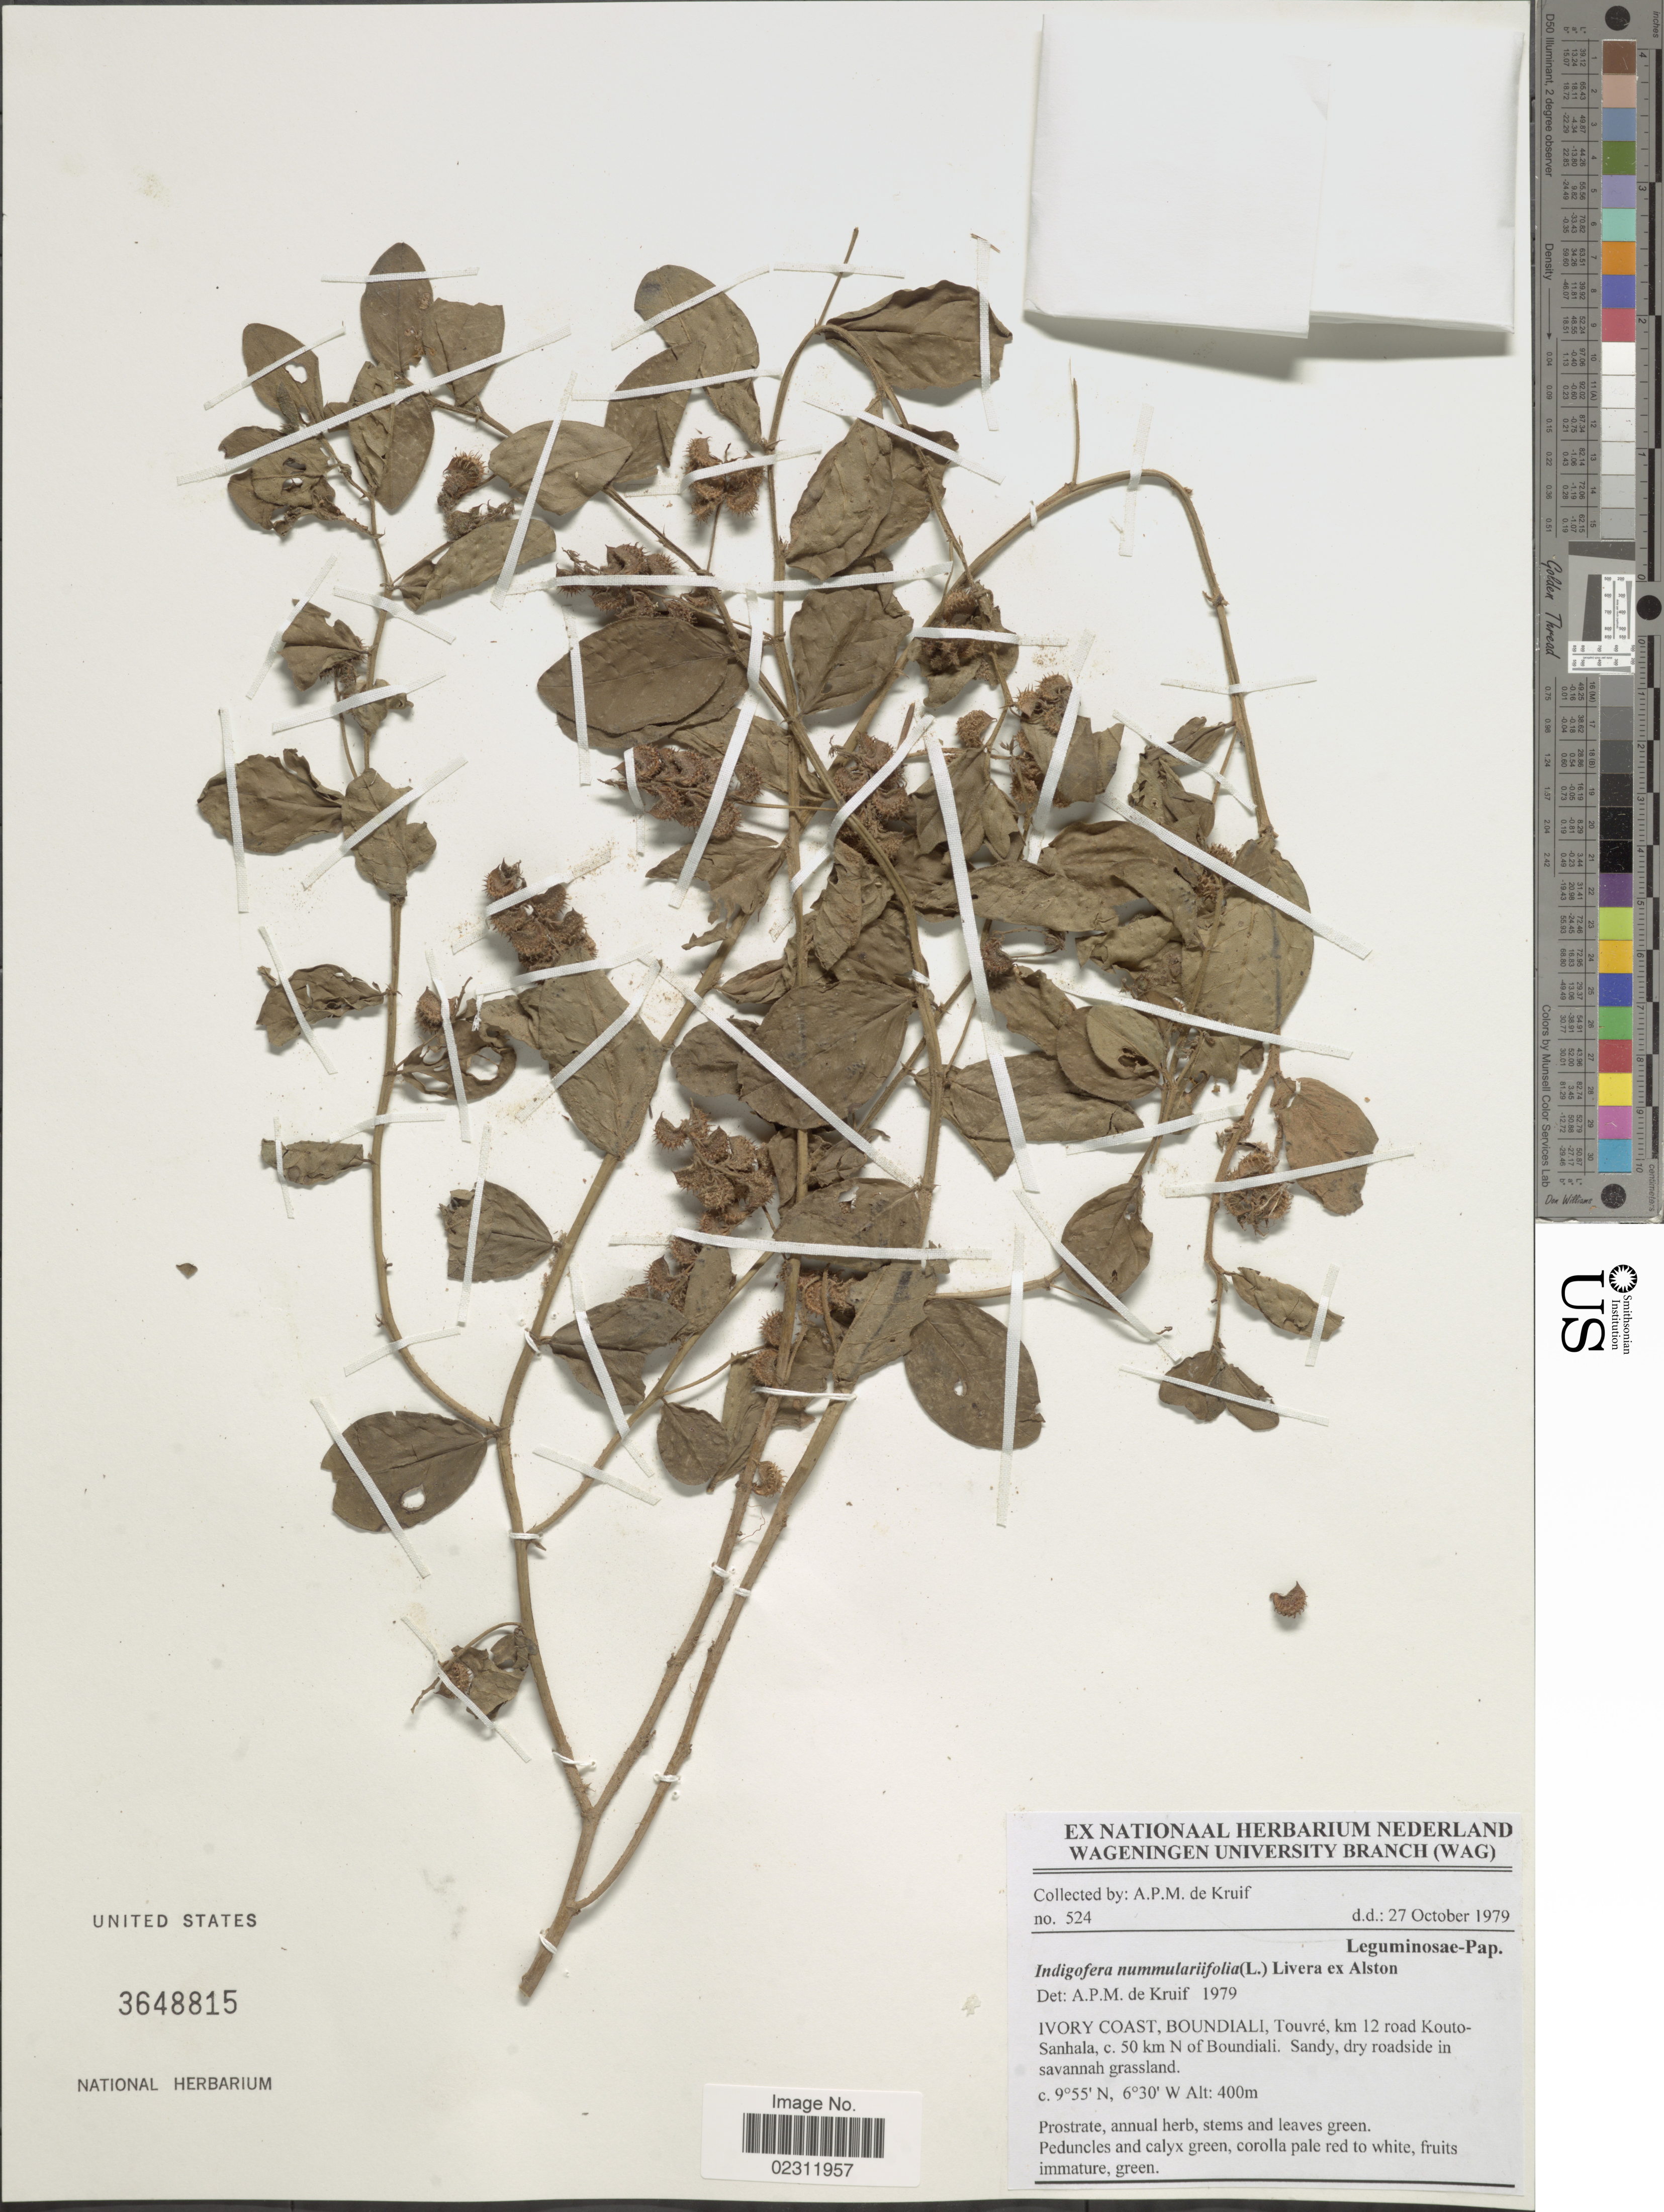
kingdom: Plantae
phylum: Tracheophyta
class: Magnoliopsida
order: Fabales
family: Fabaceae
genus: Indigofera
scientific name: Indigofera nummulariifolia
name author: (L.) Livera ex Alston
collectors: A. P. de Kruif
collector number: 524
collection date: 1979-10-27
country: Ivory Coast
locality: Boundiali, Touvre, km 12 road Kouto-Sanhala, c. 50 km N of Boundiali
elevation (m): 400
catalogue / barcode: US 3648815